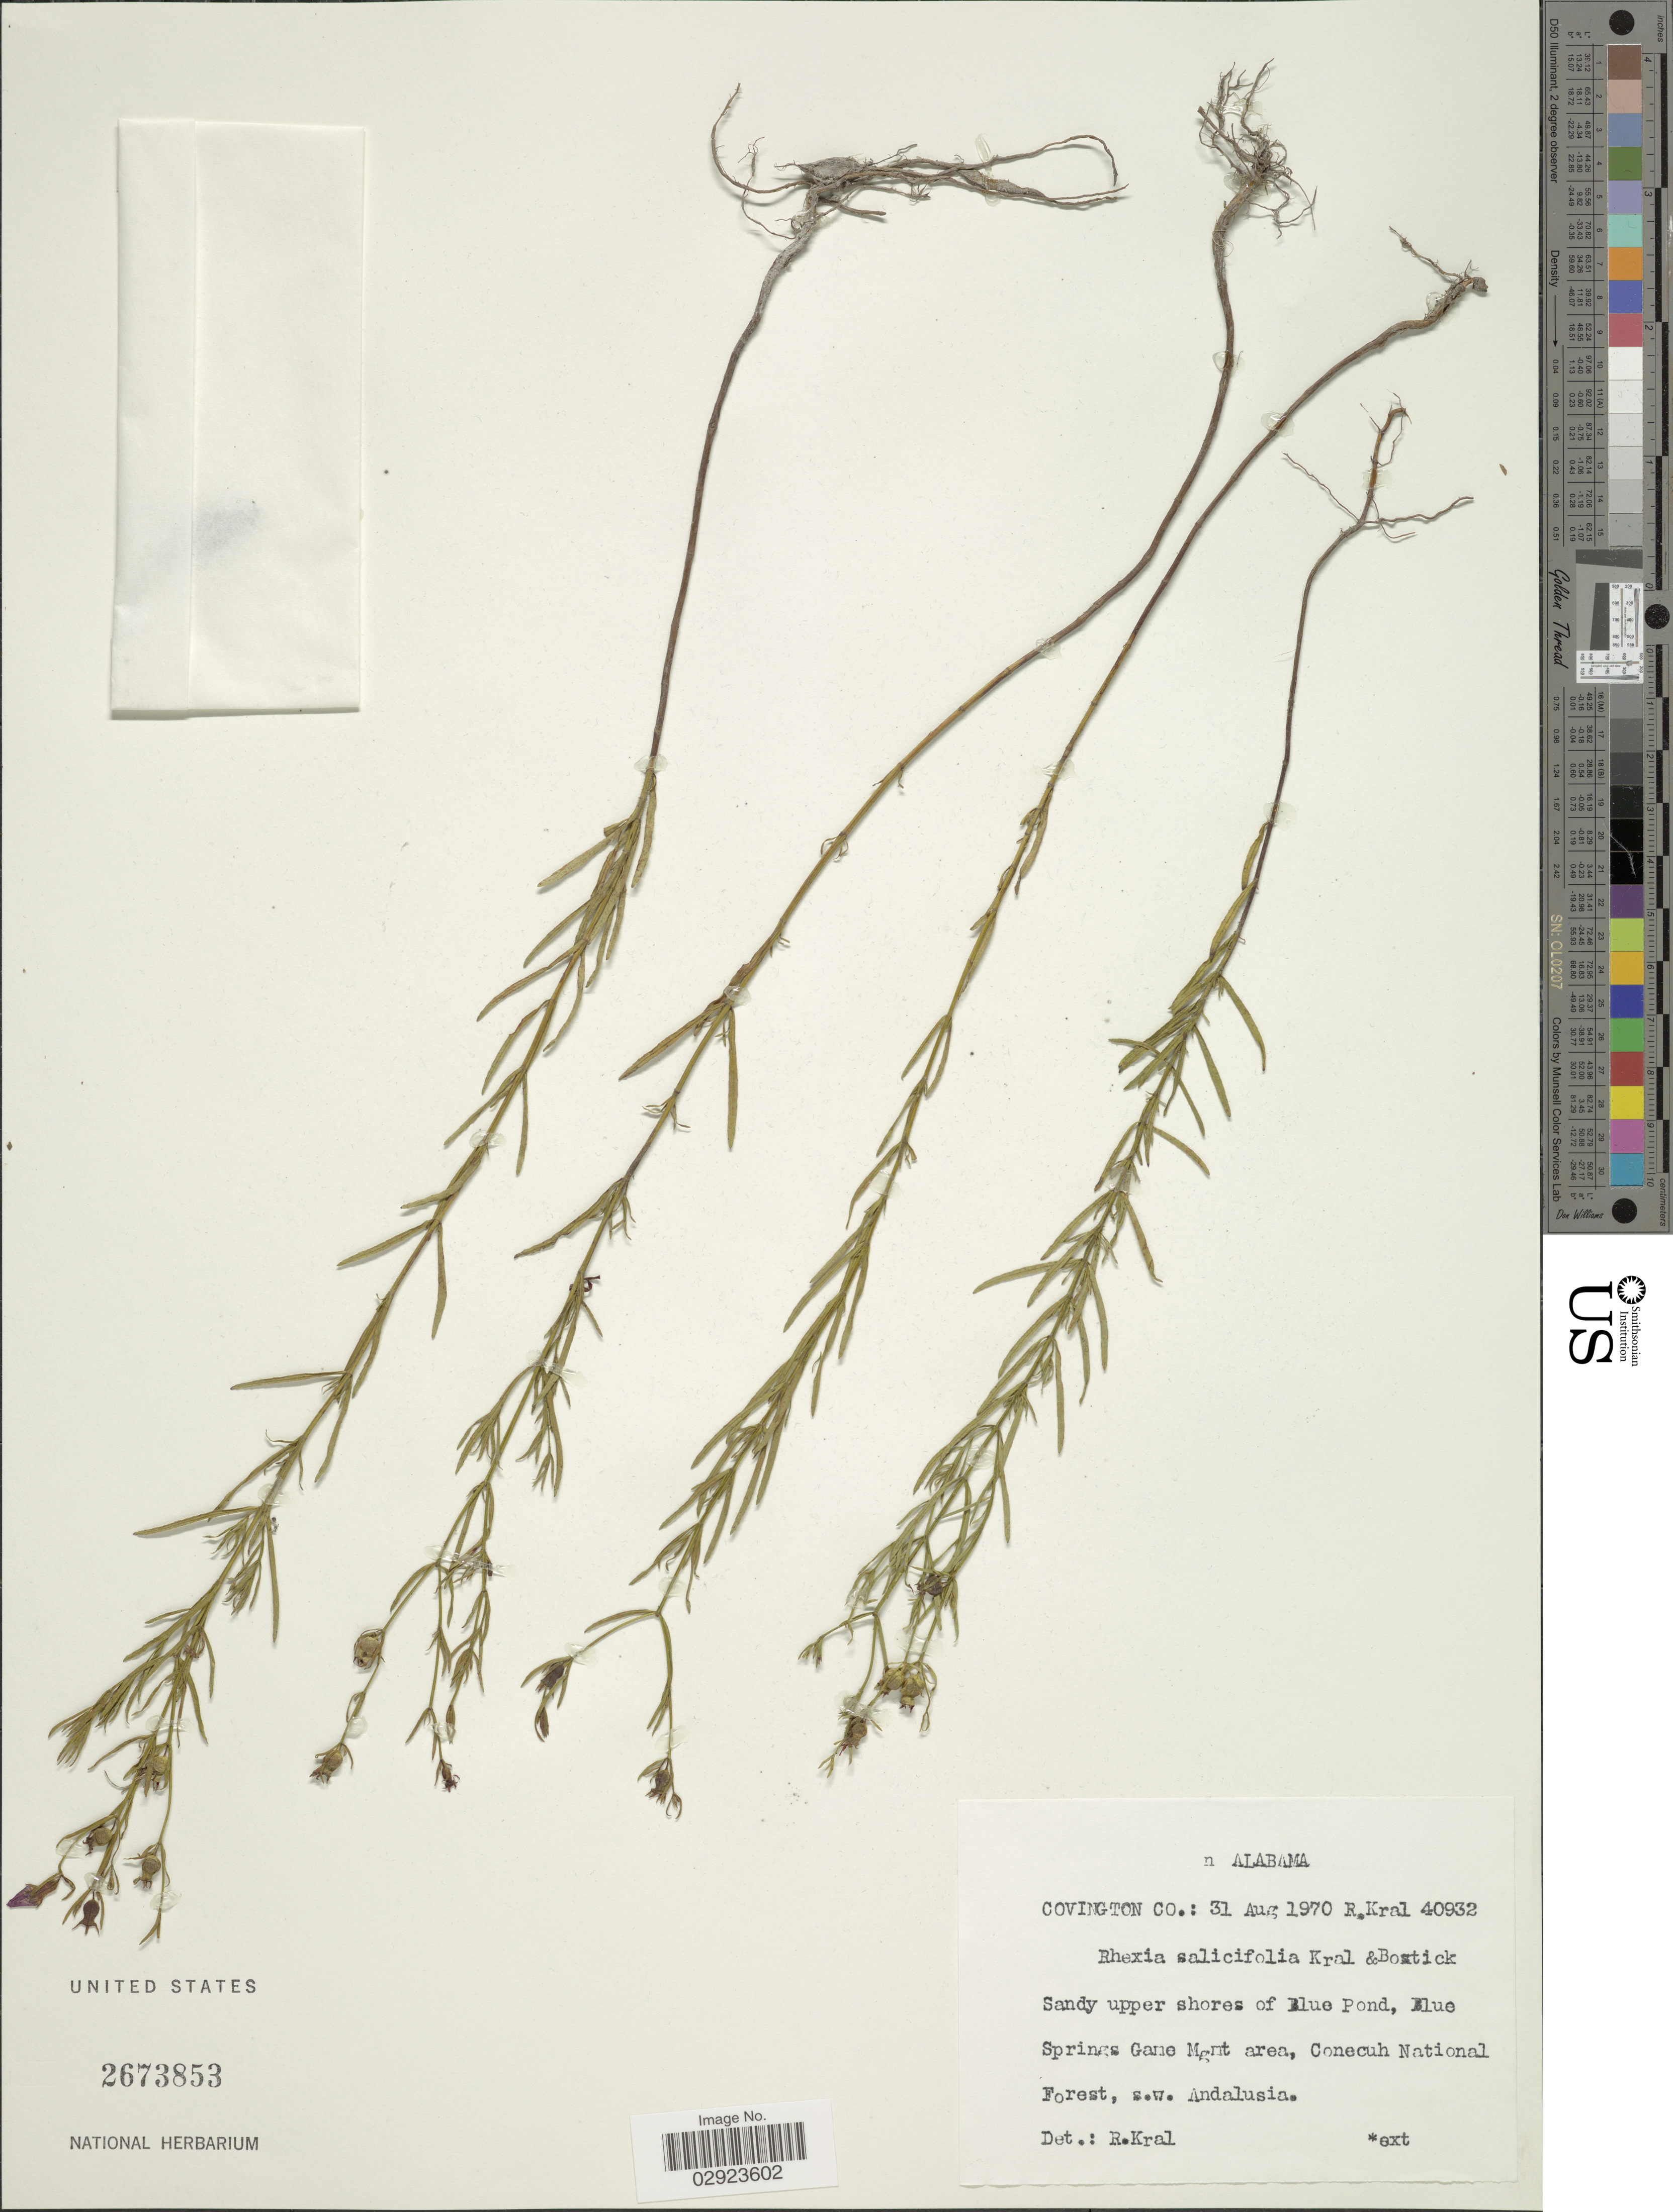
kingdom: Plantae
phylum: Tracheophyta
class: Magnoliopsida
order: Myrtales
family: Melastomataceae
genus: Rhexia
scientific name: Rhexia salicifolia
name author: Kral & Bostick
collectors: R. Kral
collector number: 40932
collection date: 1970-08-31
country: United States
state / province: Alabama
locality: Covington Co. Sandy upper shores of Blue Pond, Blue Springs Game Mgmt area, Conecuh National Forest, s.w. Andalusia.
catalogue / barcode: US 2673853